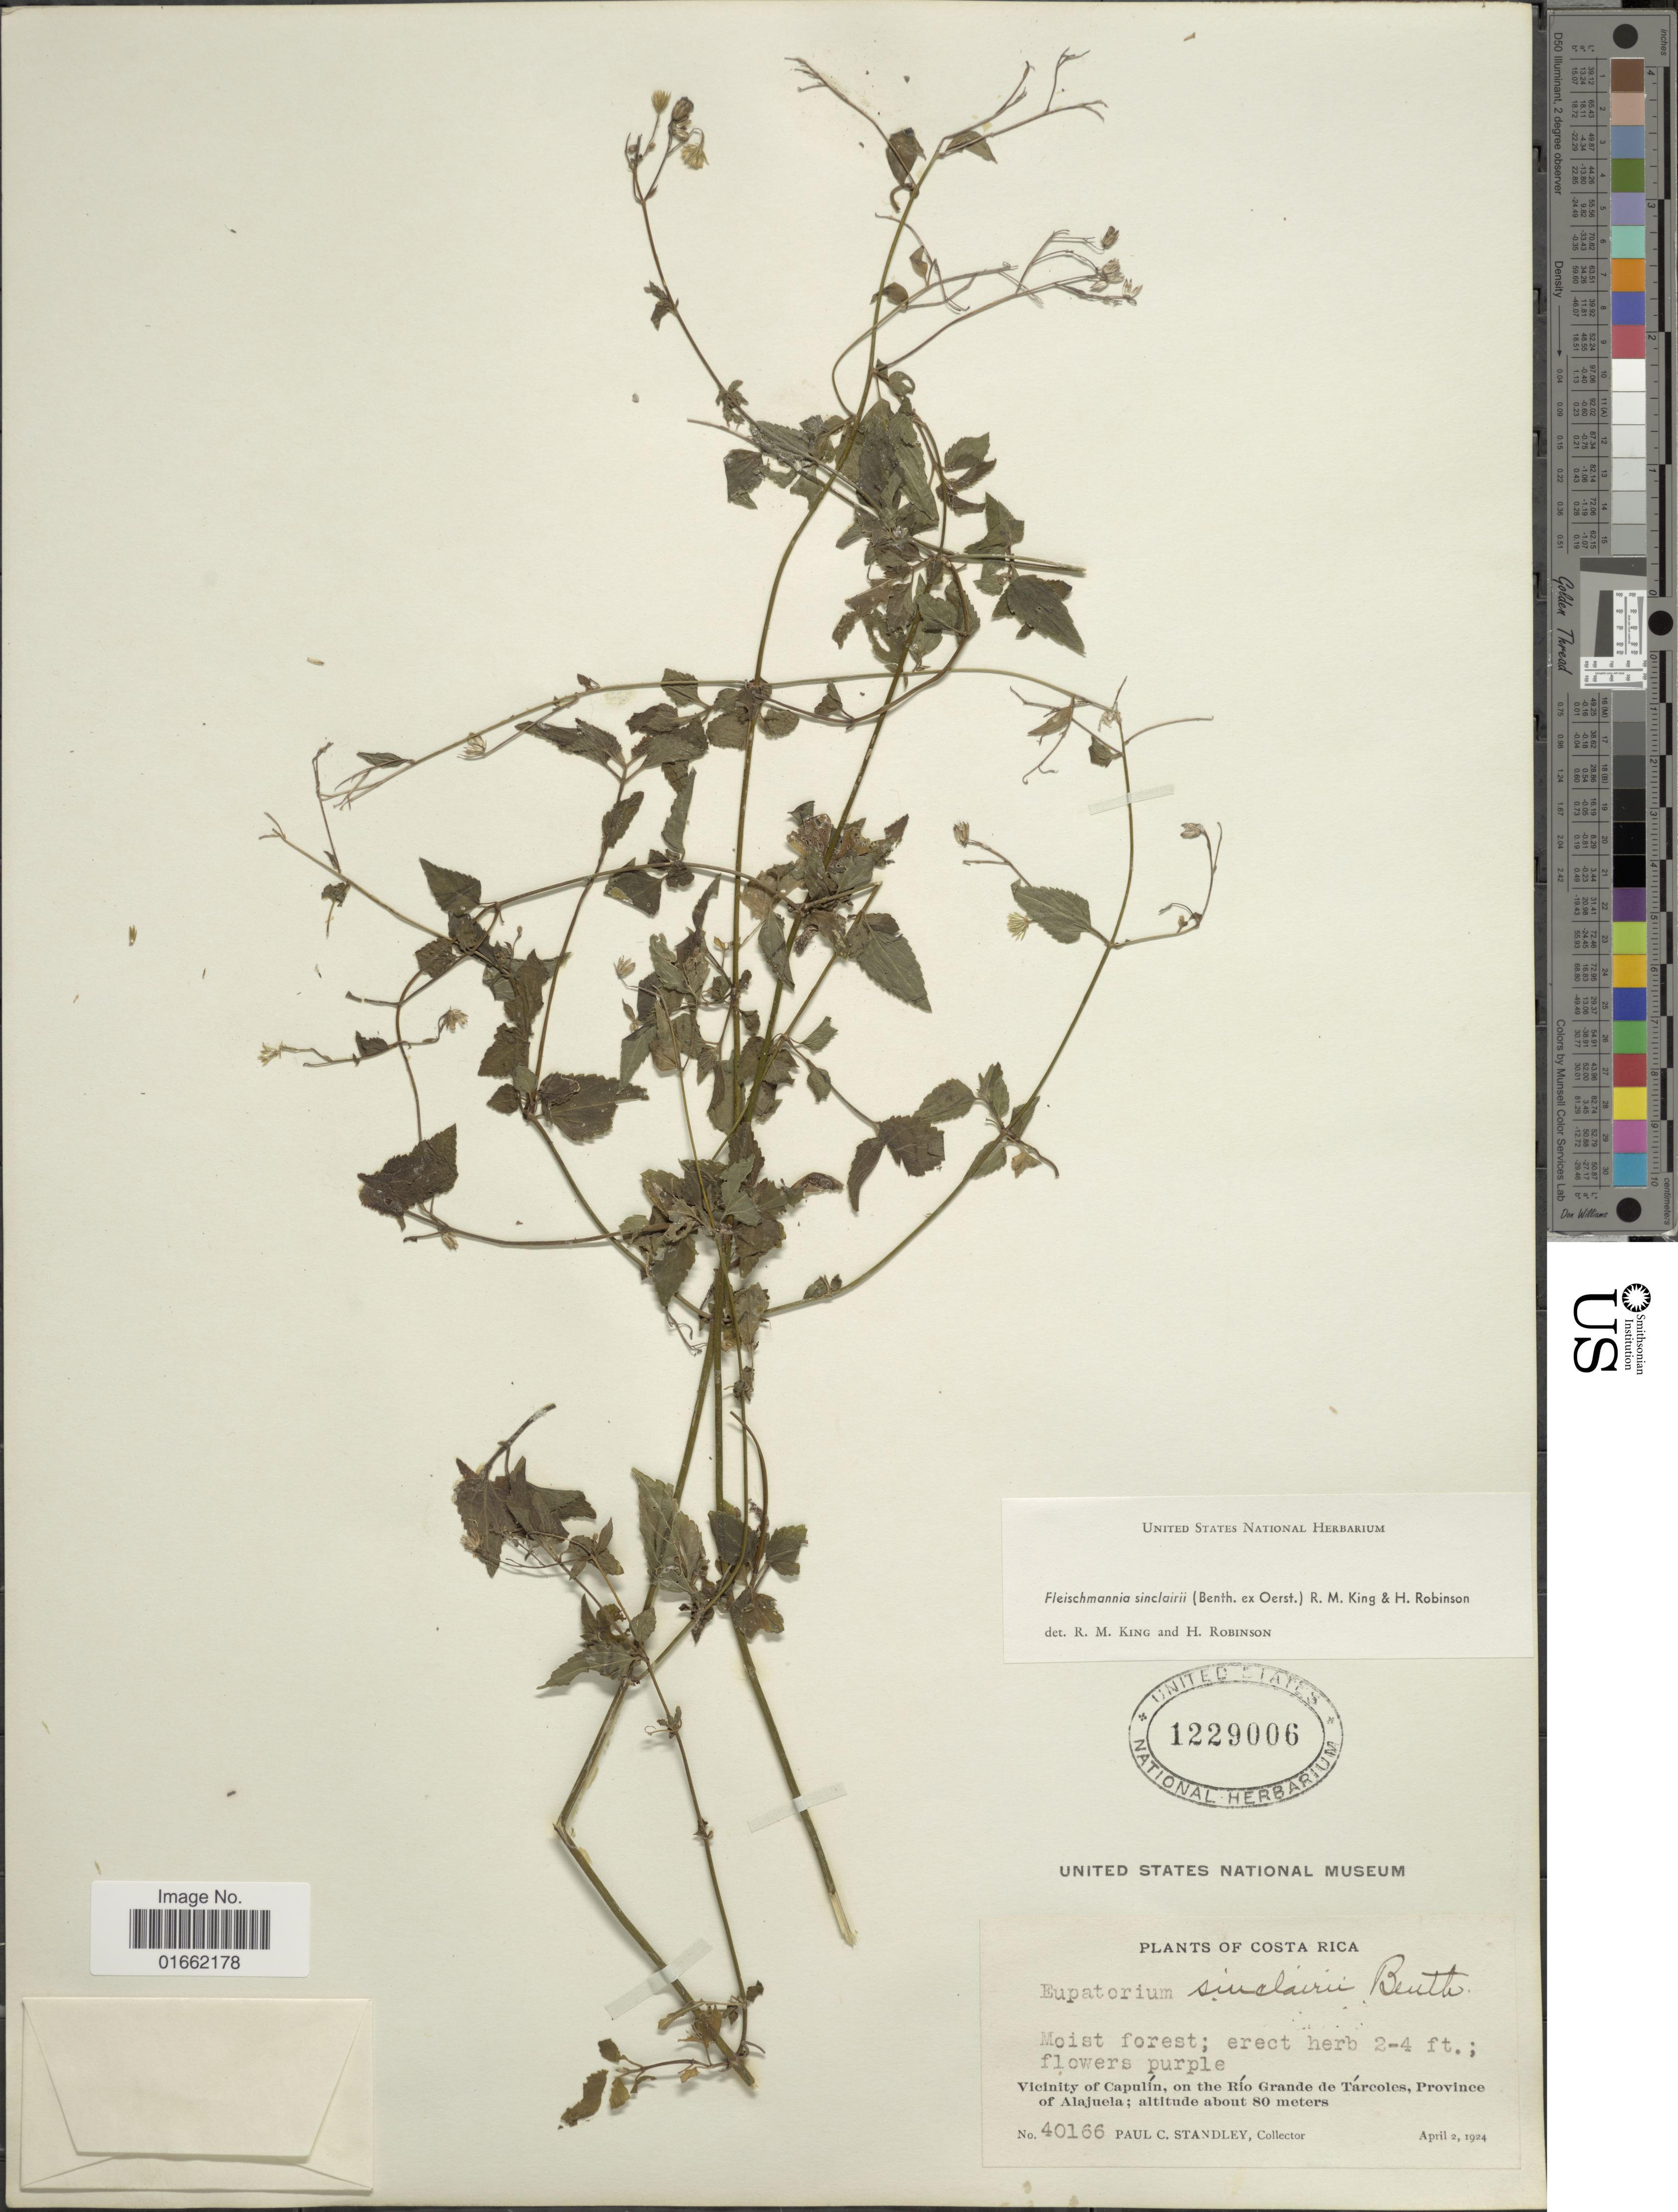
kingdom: Plantae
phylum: Tracheophyta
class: Magnoliopsida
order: Asterales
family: Asteraceae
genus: Fleischmannia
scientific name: Fleischmannia sinclairii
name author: (Benth. ex Oerst.) R.M. King & H. Rob.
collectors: P. C. Standley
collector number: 40166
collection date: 1924-04-02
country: Costa Rica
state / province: Alajuela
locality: Vicinity of Capulín, on the Río Grande de Tárcoles, Province of Alajuela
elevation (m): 80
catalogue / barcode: US 1229006